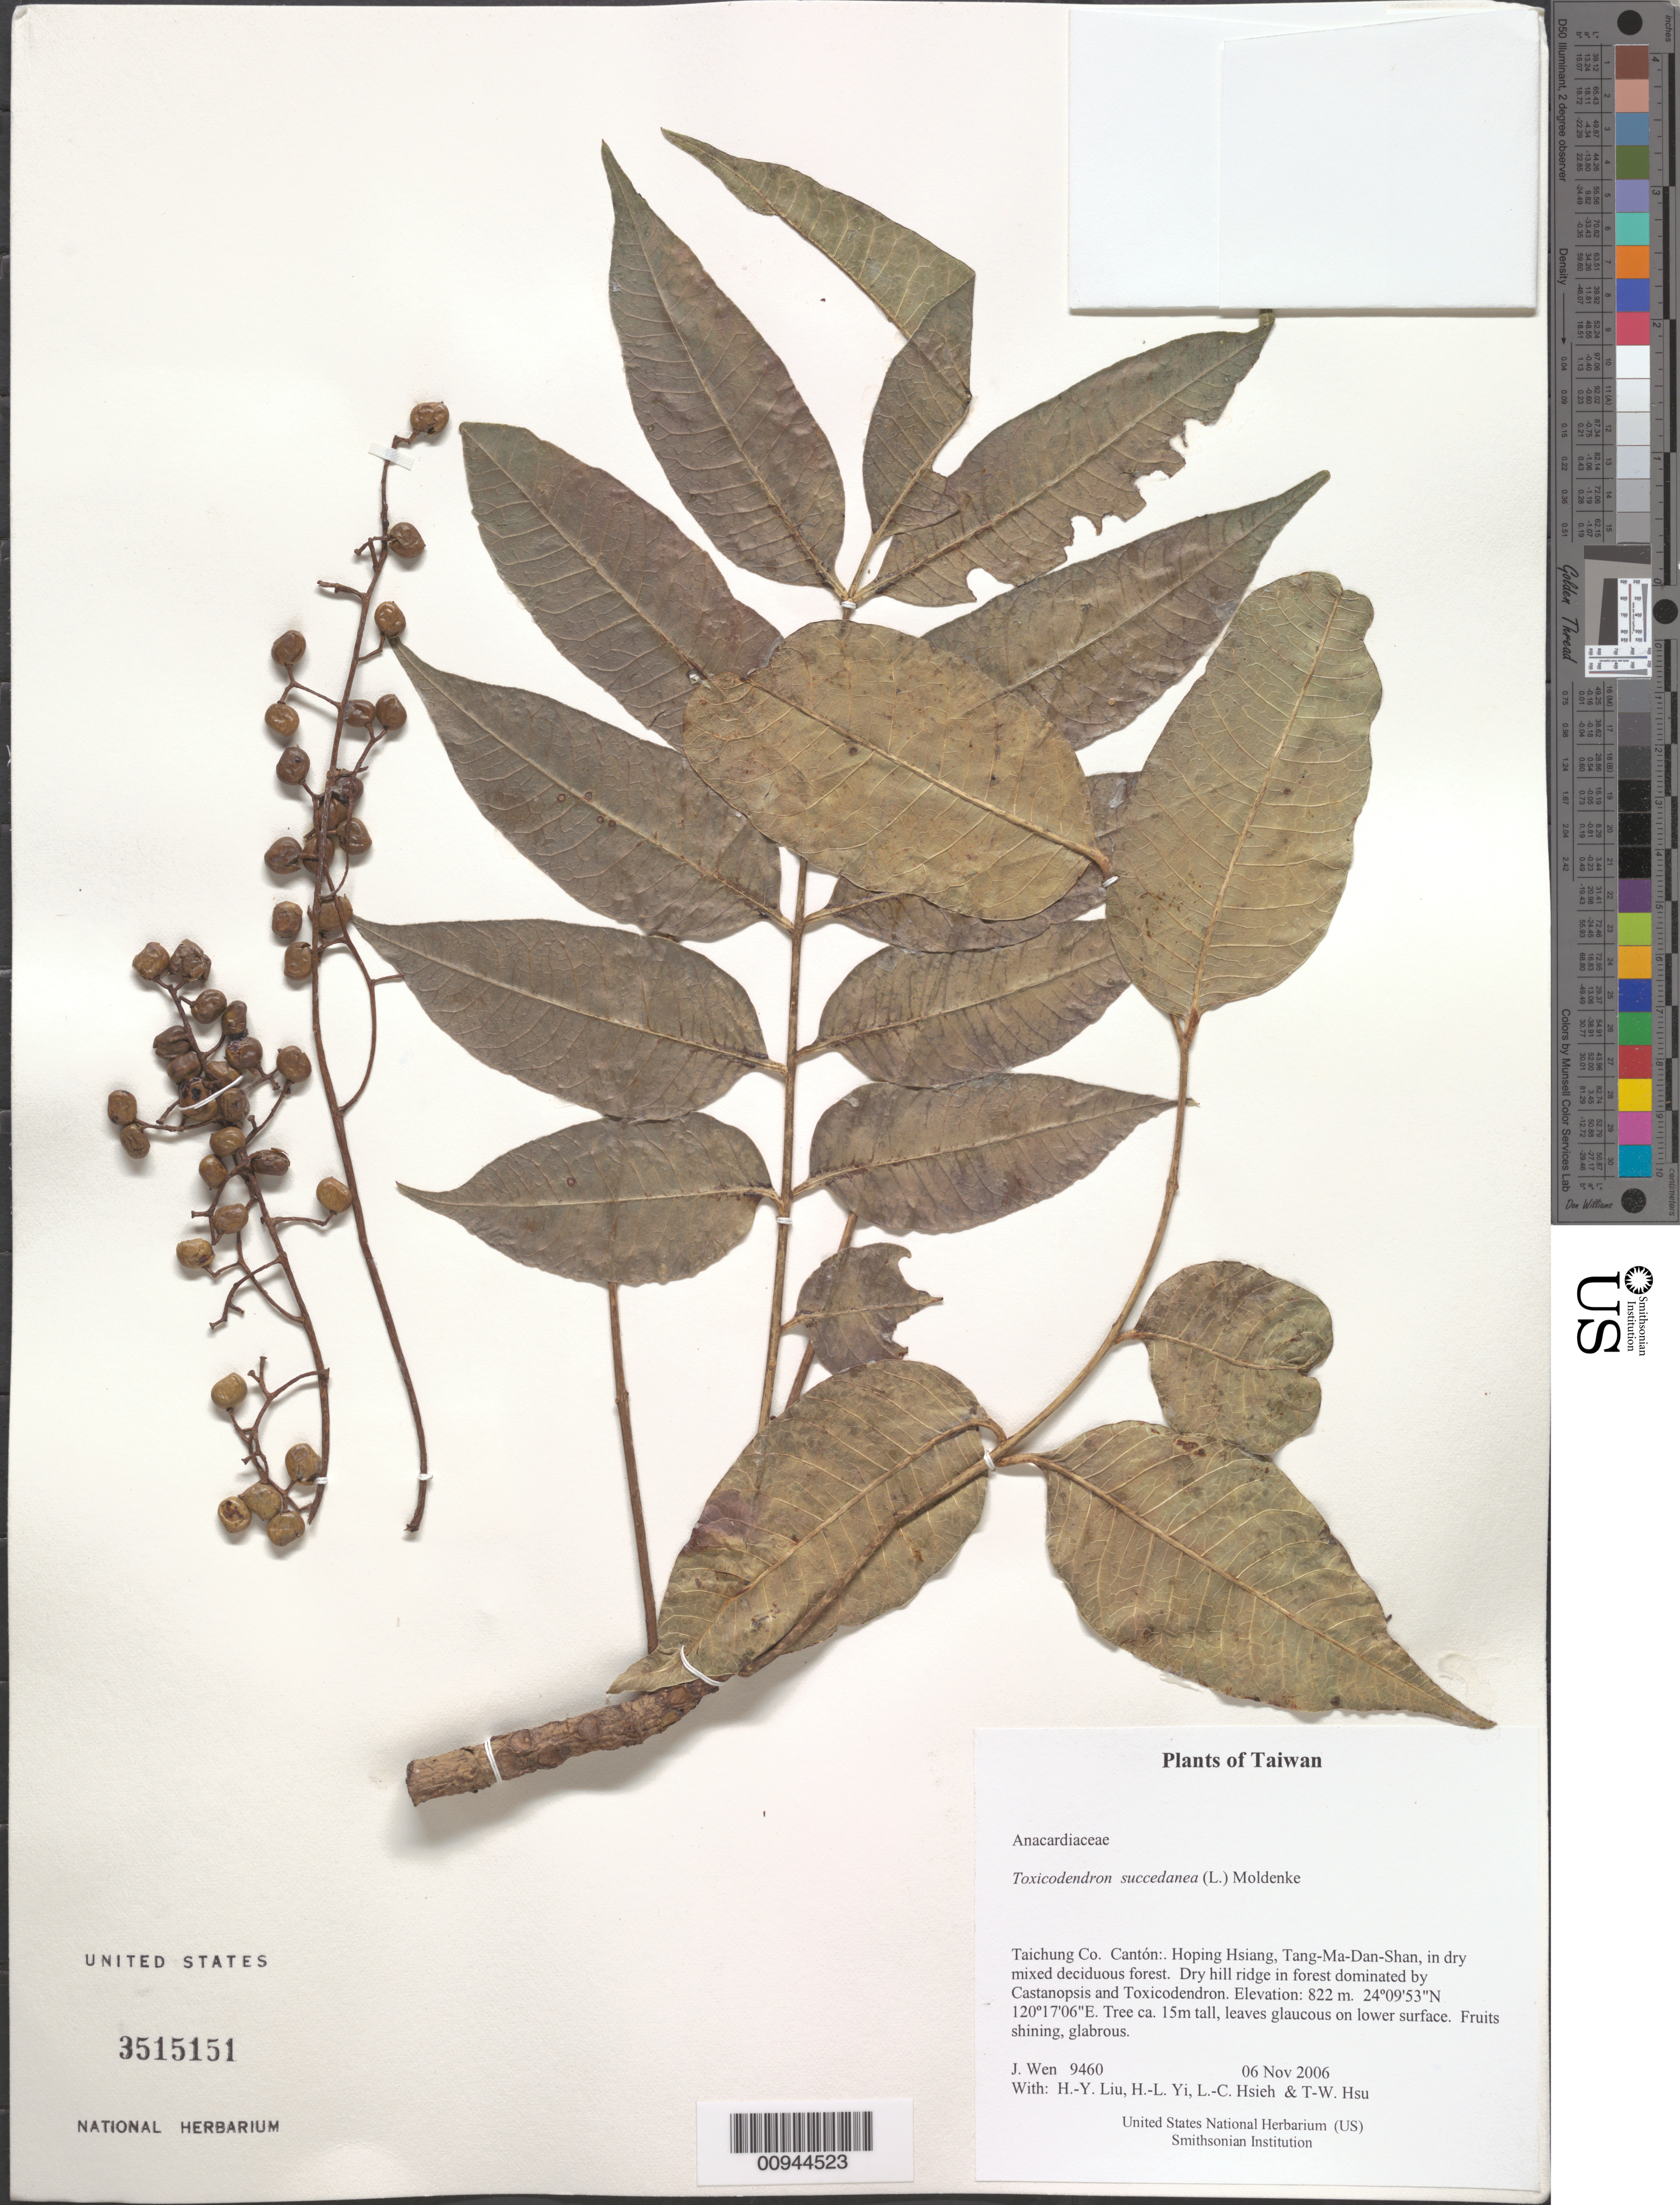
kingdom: Plantae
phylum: Tracheophyta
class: Magnoliopsida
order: Sapindales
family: Anacardiaceae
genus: Toxicodendron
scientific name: Toxicodendron succedaneum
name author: (L.) Kuntze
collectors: J. Wen, H. Liu, H. l. Yi, L. Hsieh & T. Hsu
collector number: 9460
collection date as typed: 06 Nov 2006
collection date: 2006-11-06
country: Taiwan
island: Taiwan [Formosa]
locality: Hoping Hsiang, Tang-Ma-Dan-Shan, in dry mixed deciduous forest. Dry hill ridge in forest dominated by Castanopsis and Toxicodendron.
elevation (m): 822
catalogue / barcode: US 351515